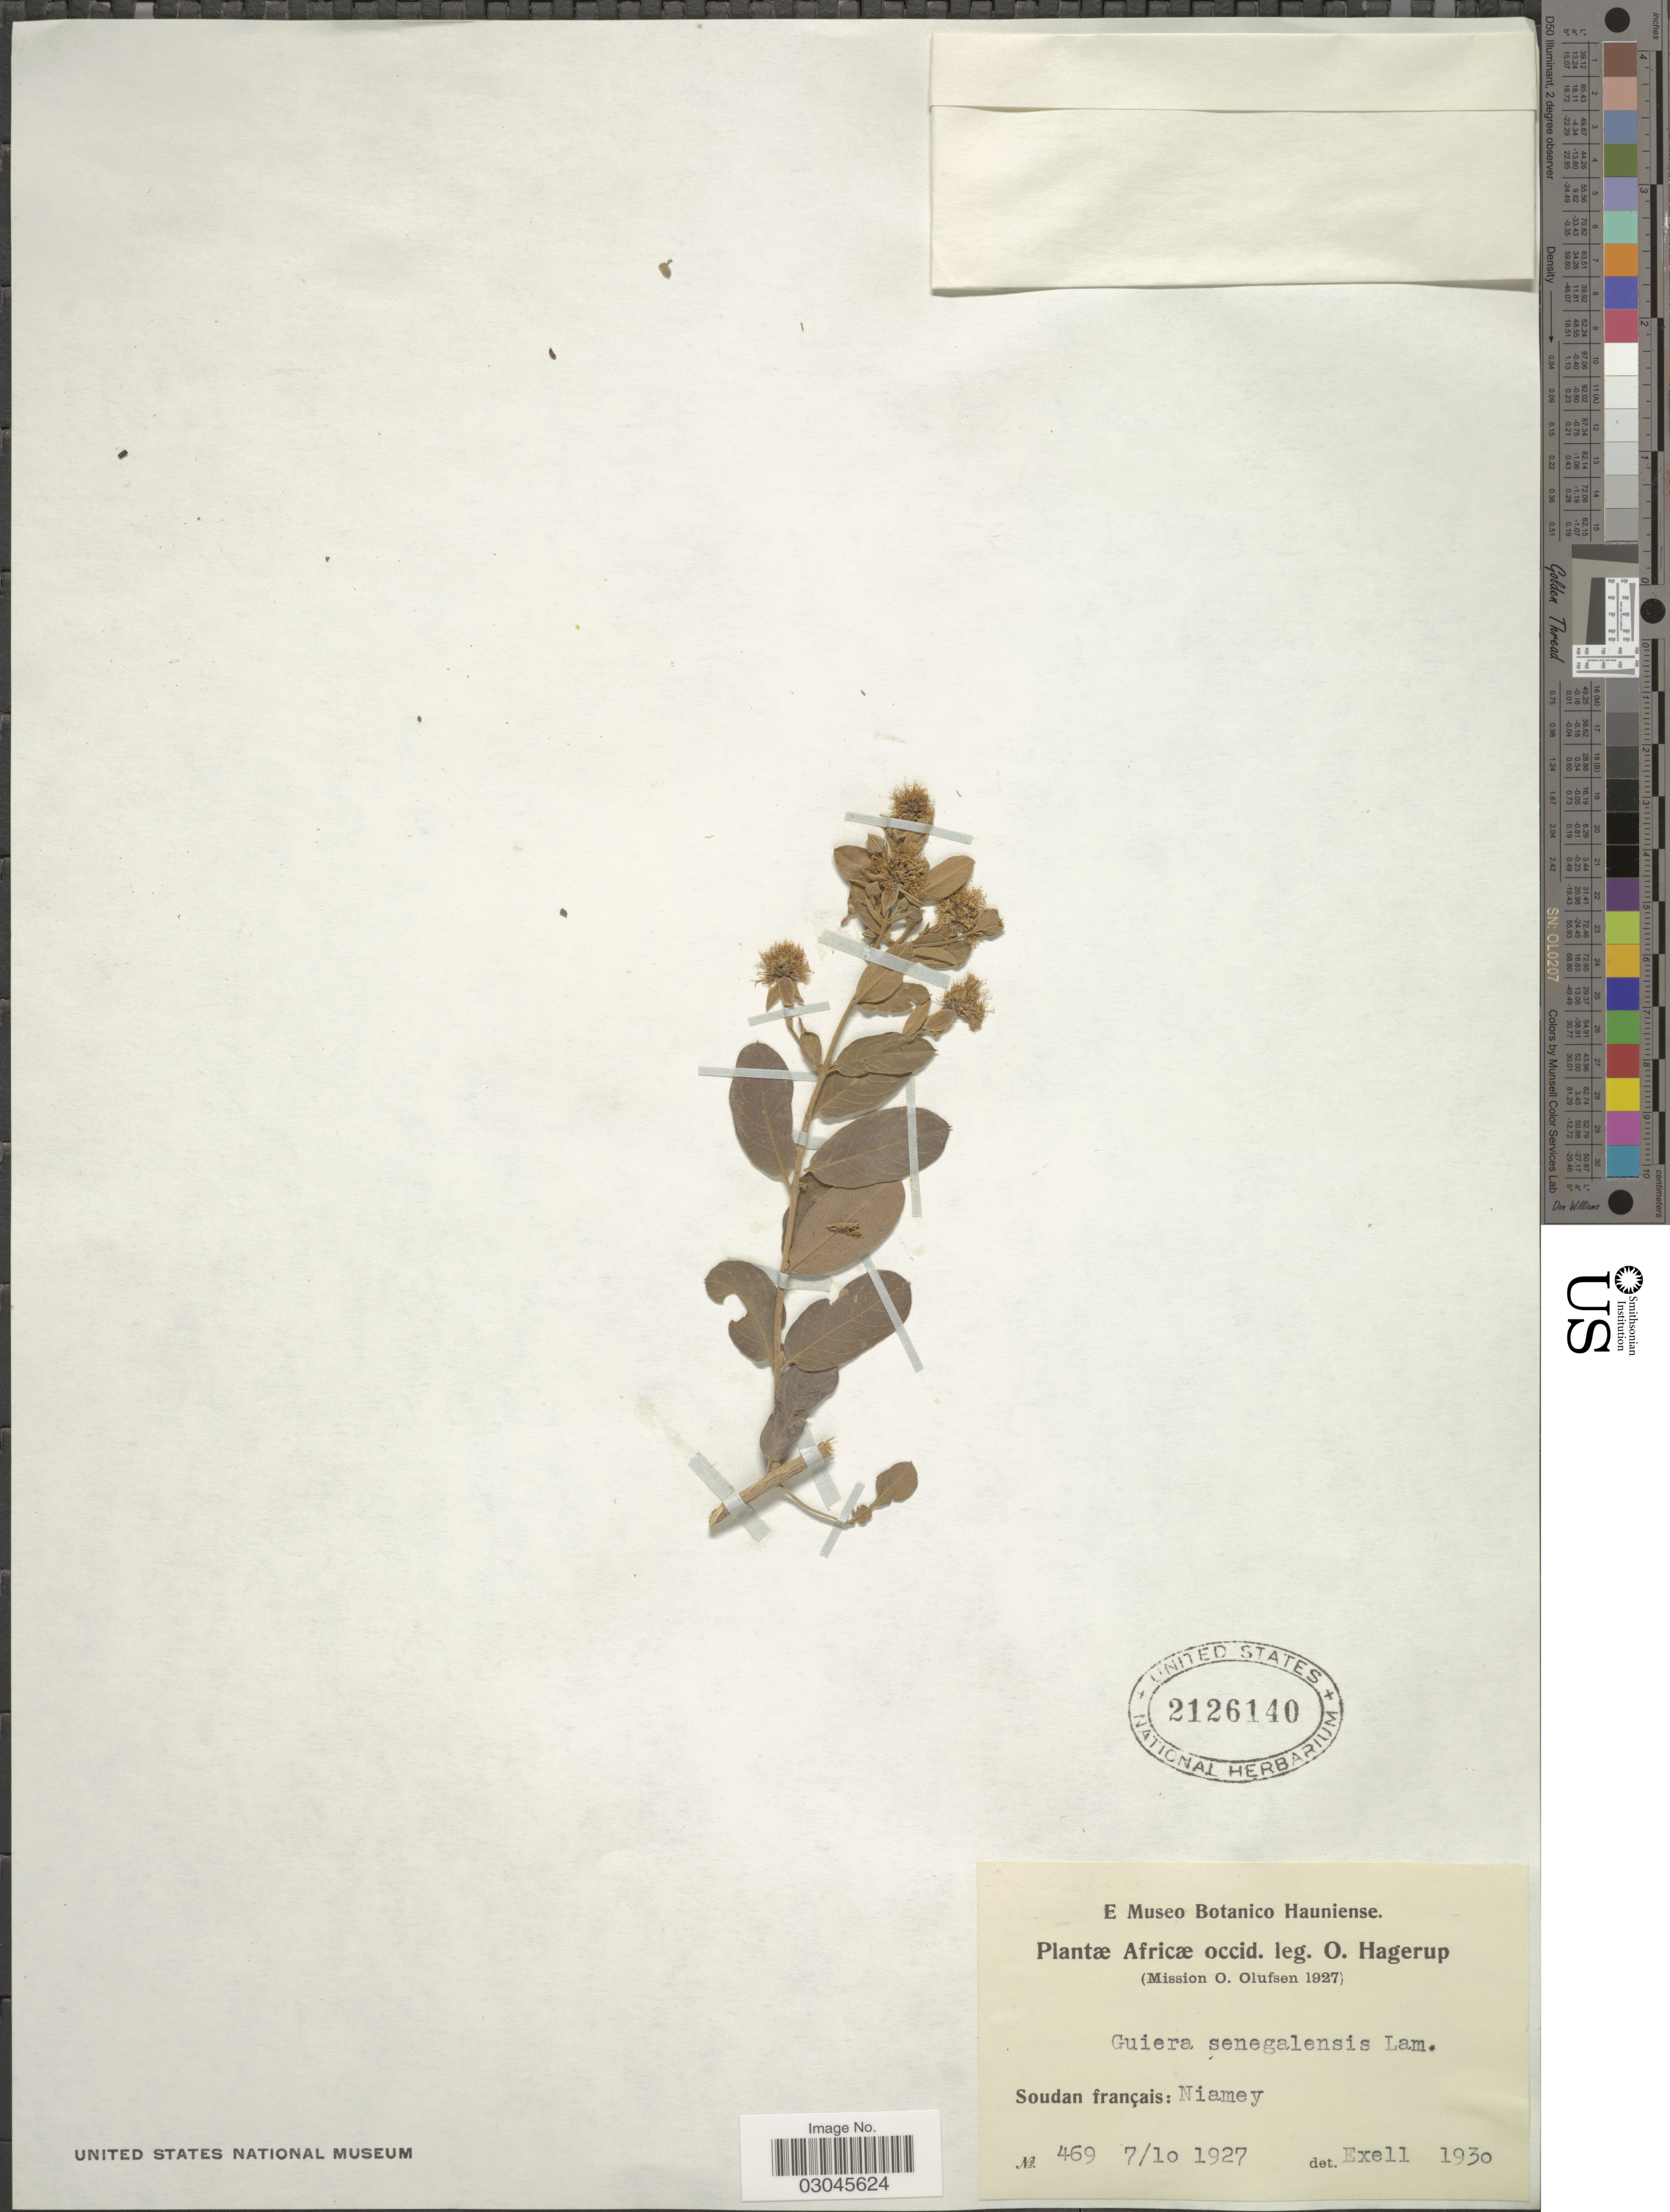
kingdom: Plantae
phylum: Tracheophyta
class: Magnoliopsida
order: Myrtales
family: Combretaceae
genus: Guiera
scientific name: Guiera senegalensis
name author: J.F. Gmel.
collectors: O. Hagerup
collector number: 469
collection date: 1927-10-07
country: Niger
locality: Soudan français: Niamey.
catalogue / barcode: US 2126140